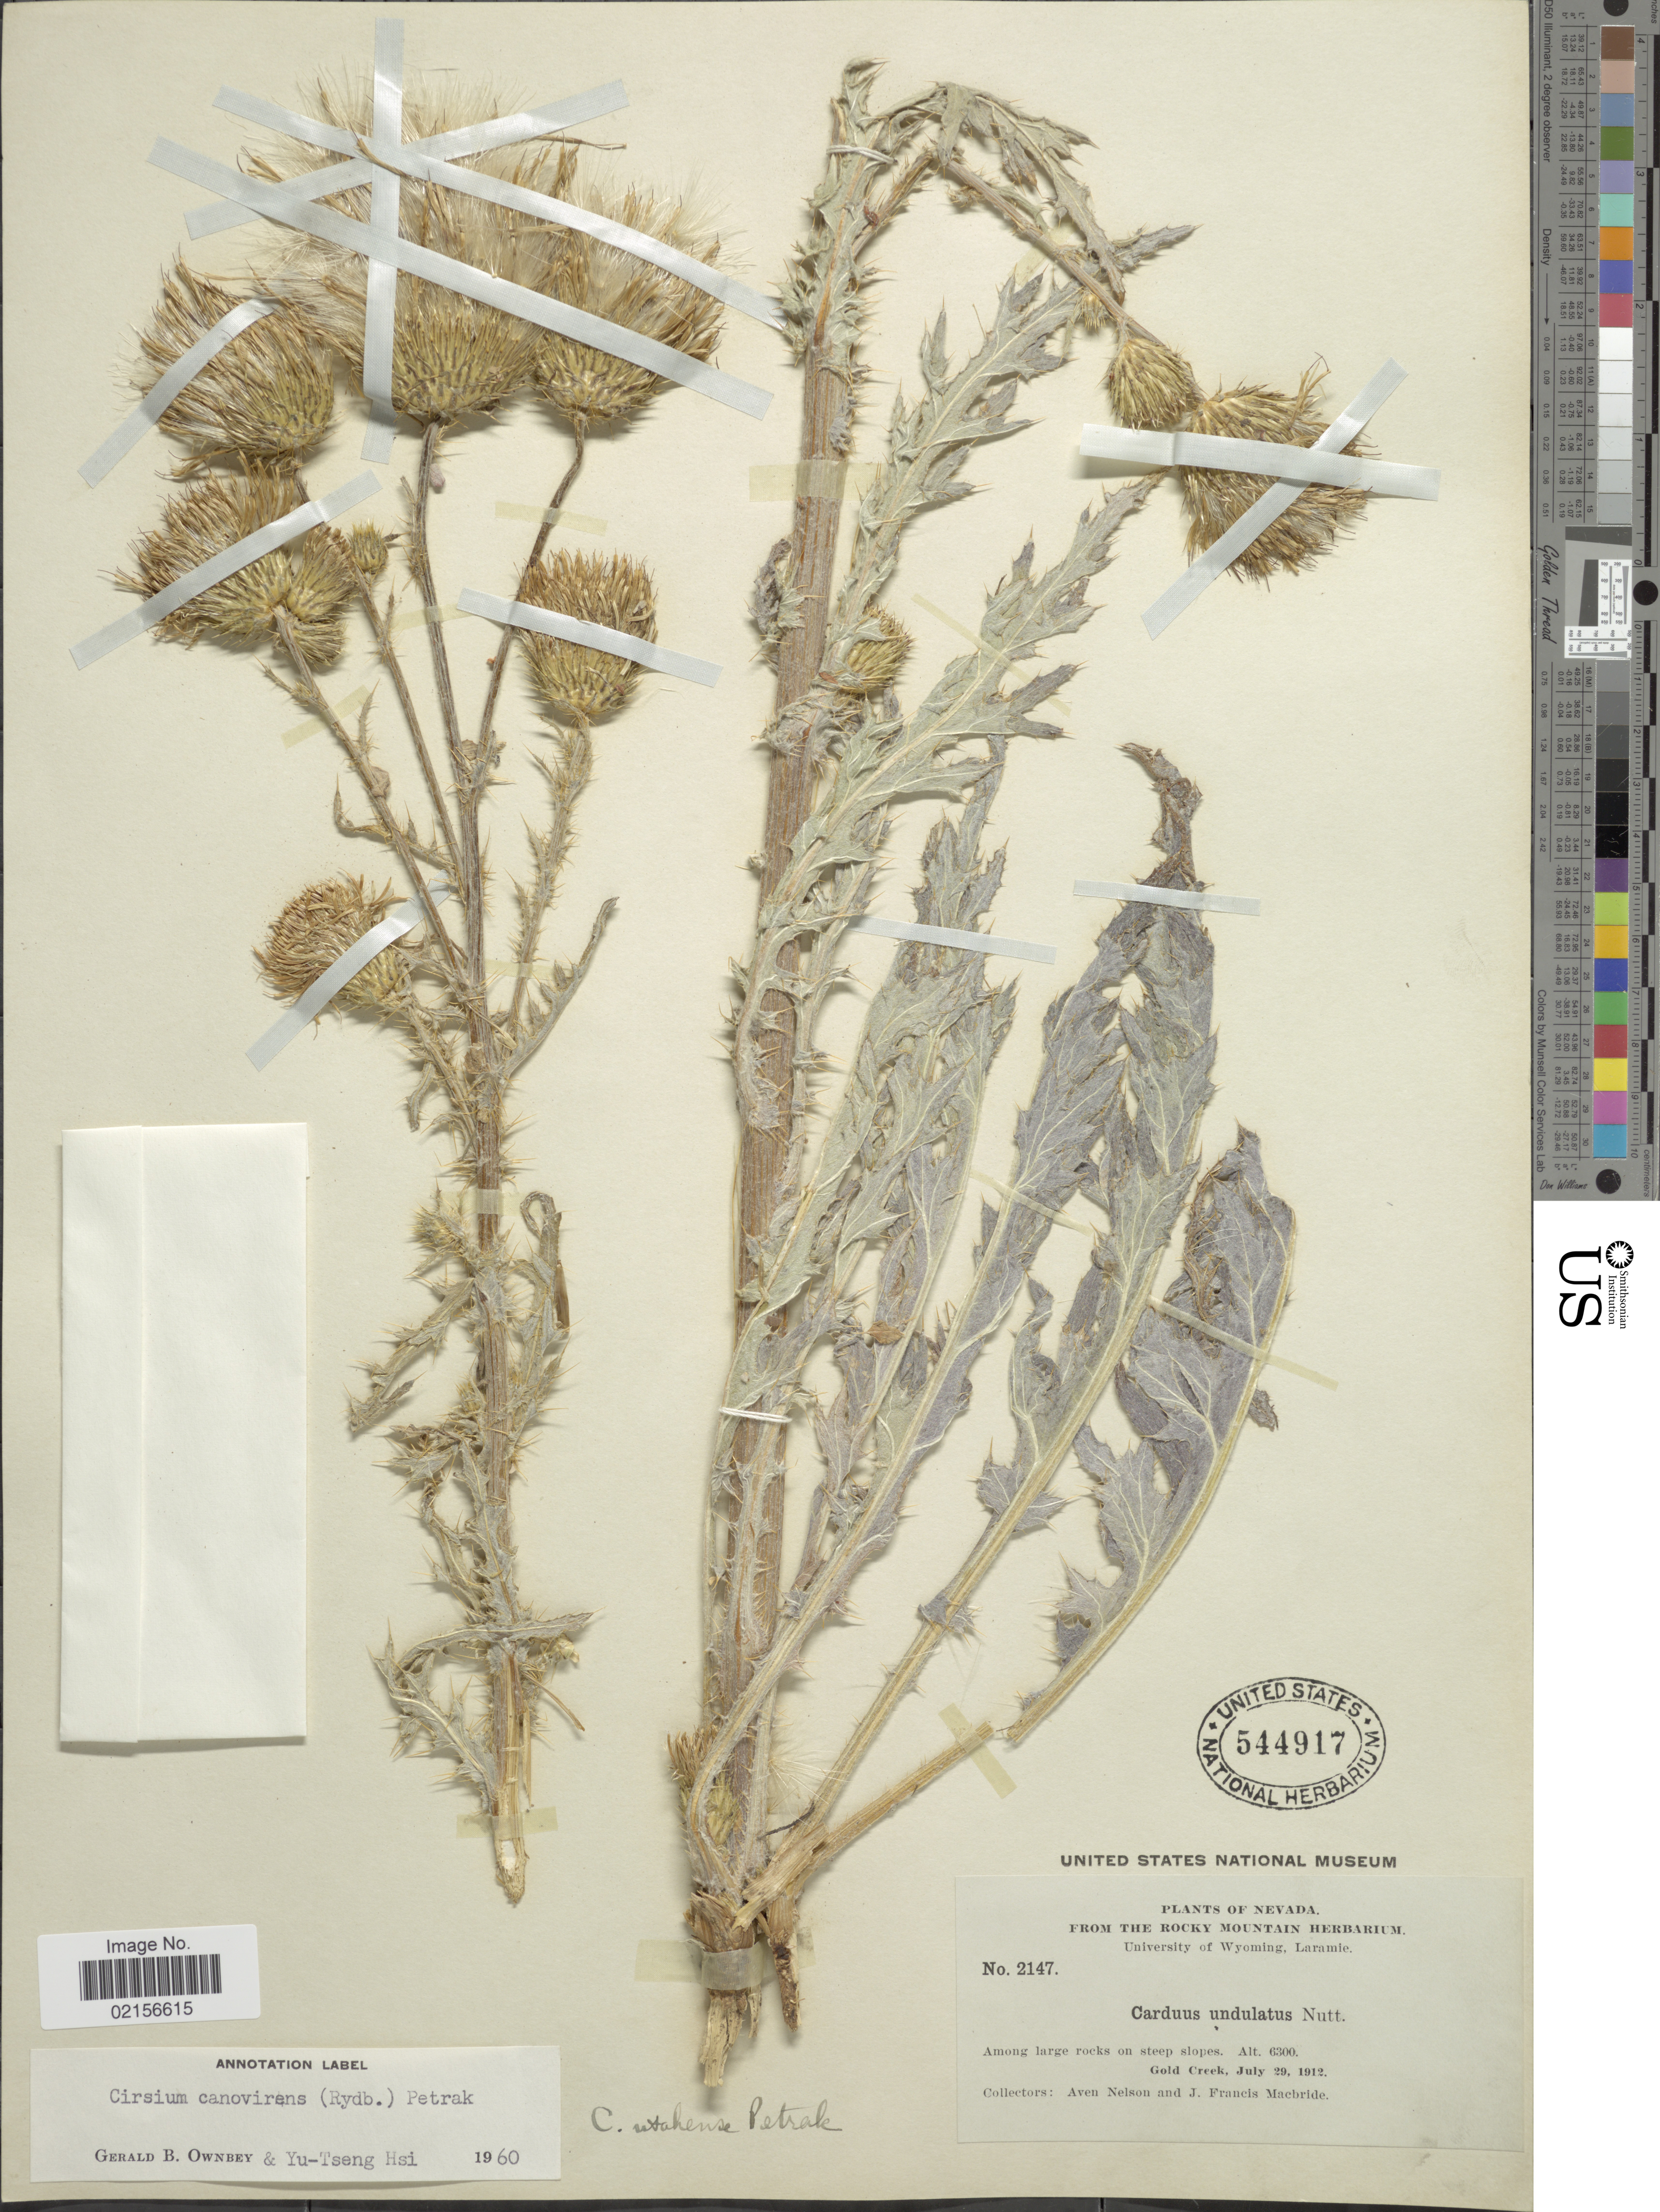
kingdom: Plantae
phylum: Tracheophyta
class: Magnoliopsida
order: Asterales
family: Asteraceae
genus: Cirsium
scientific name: Cirsium cymosum var. canovirens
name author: (Rydb.) D.J. Keil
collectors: A. Nelson & J. F. Macbride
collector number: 2147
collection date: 1912-07-29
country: United States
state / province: Nevada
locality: Among large rocks on steep slopes. Gold Creek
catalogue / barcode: US 544917